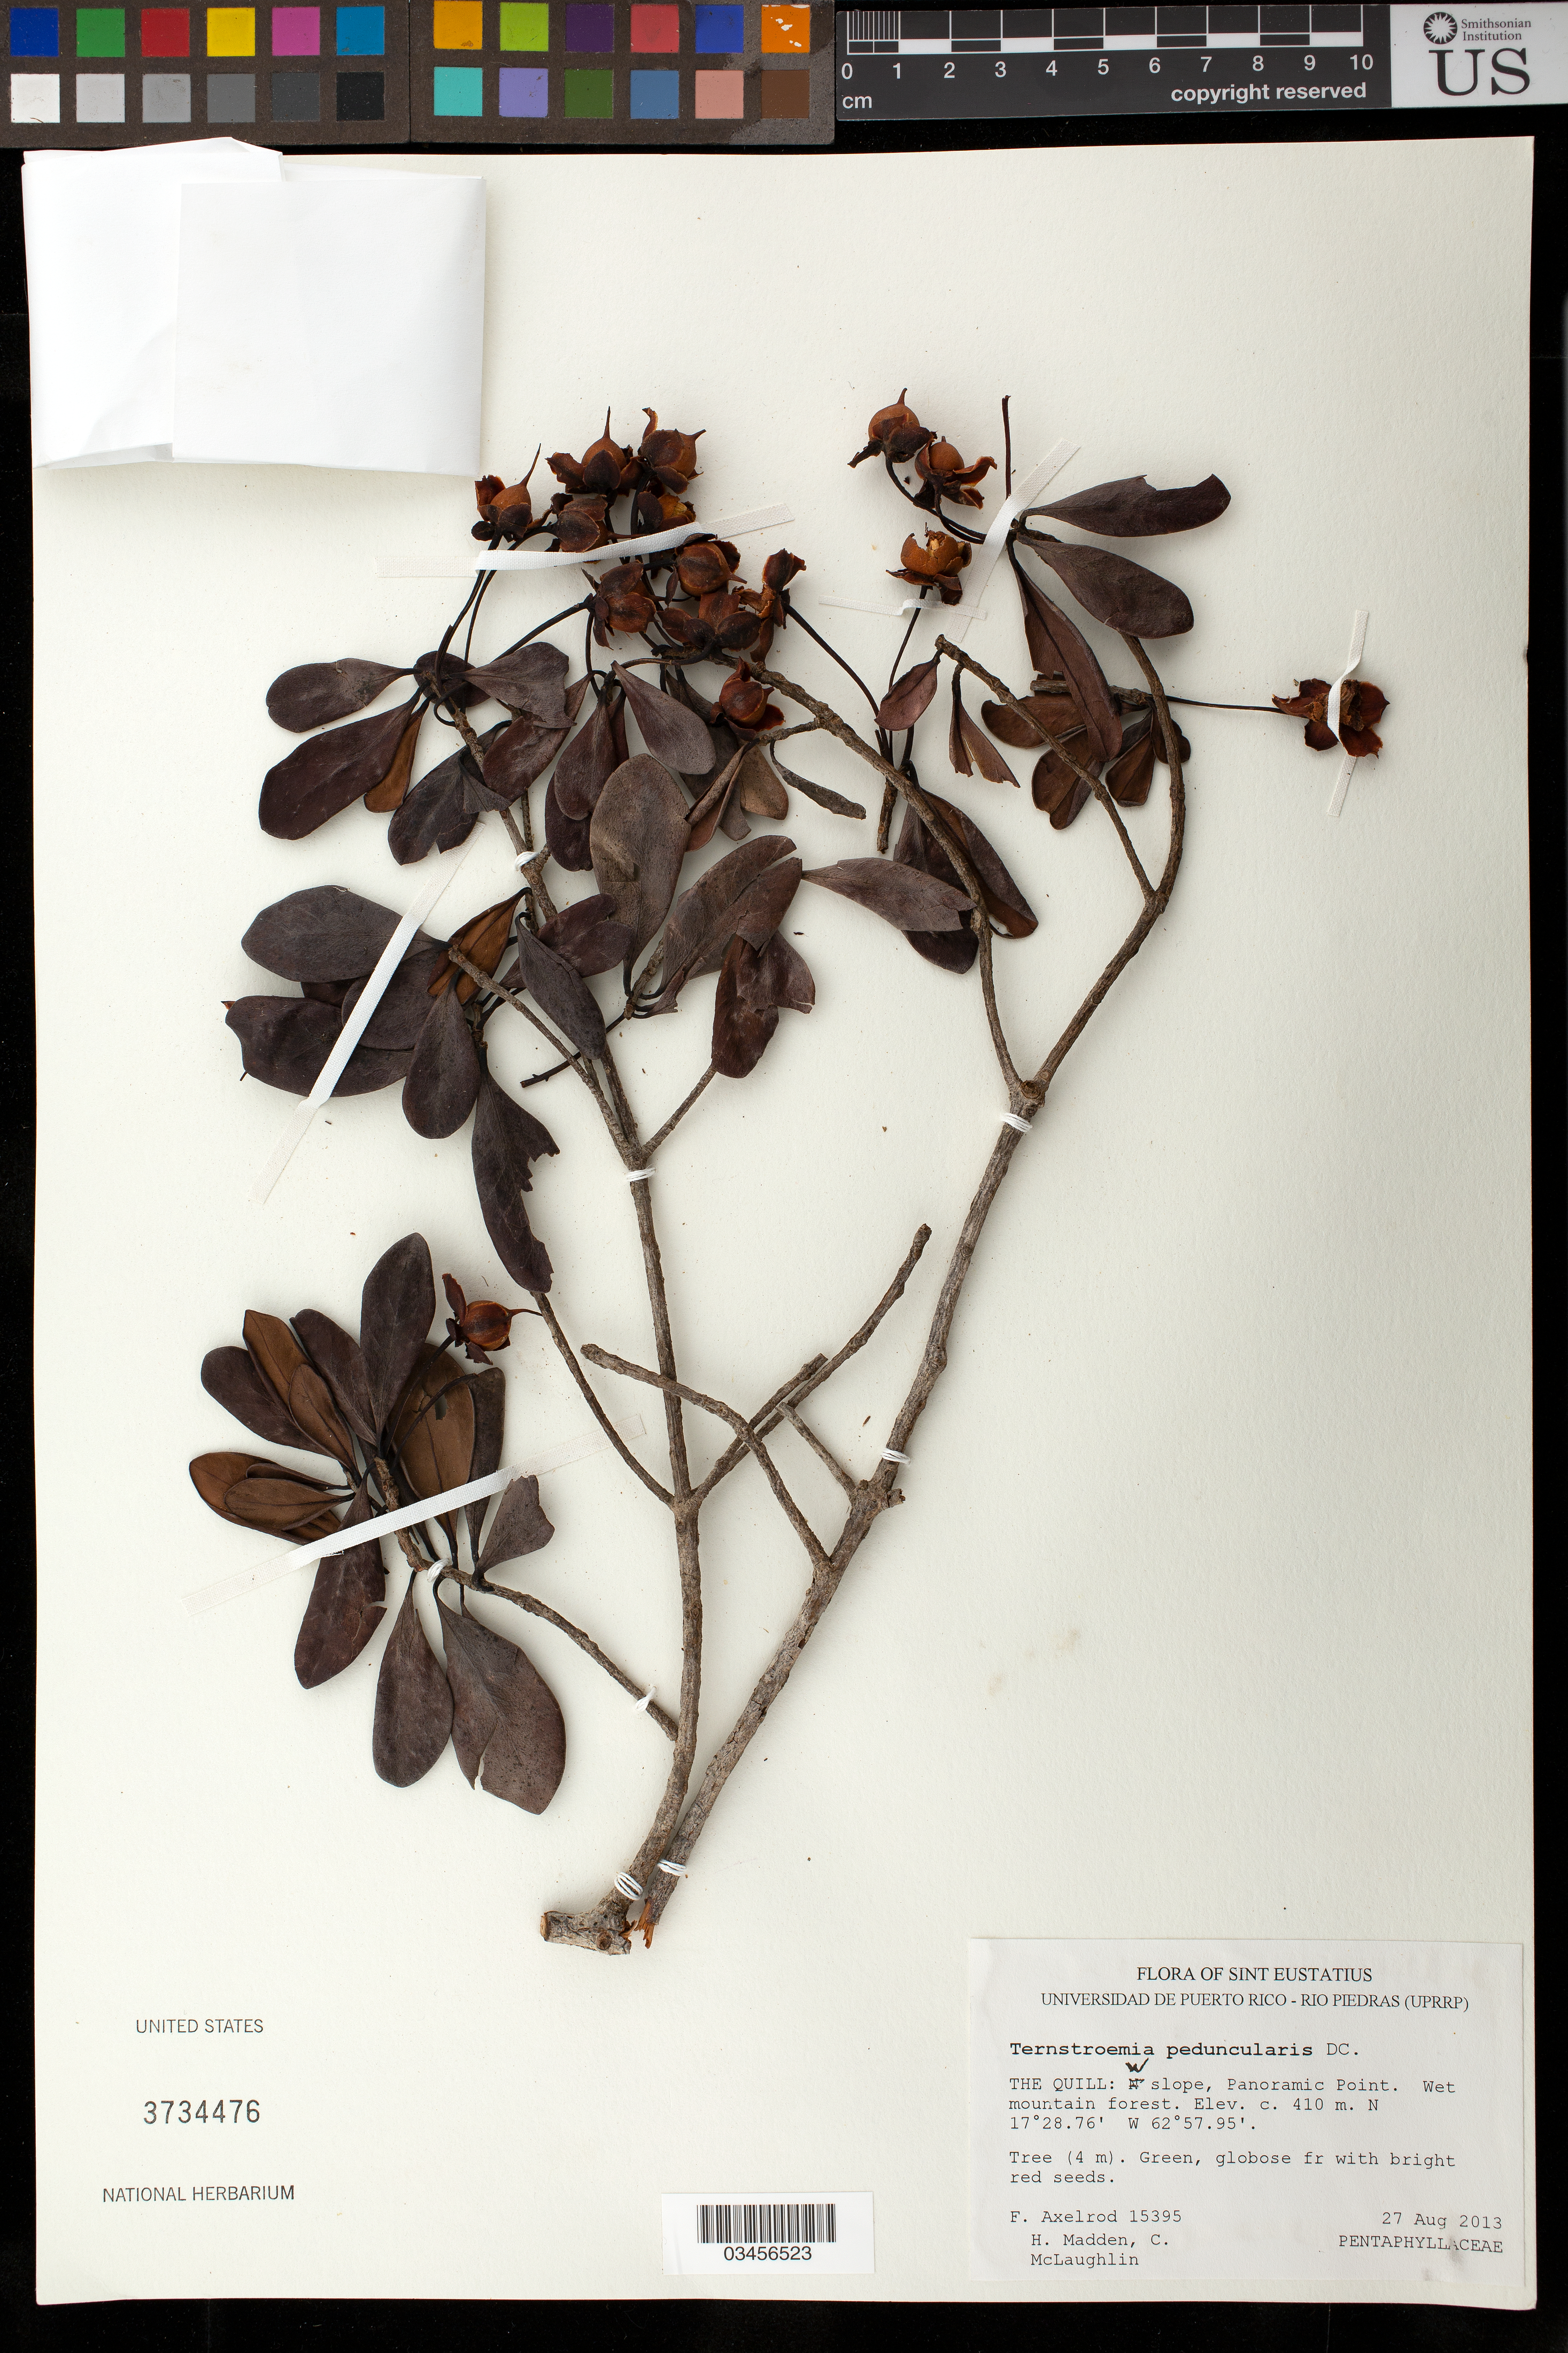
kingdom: Plantae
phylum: Tracheophyta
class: Magnoliopsida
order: Ericales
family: Pentaphylacaceae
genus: Ternstroemia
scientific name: Ternstroemia peduncularis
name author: DC.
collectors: F. S. Axelrod, H. Madden & C. McLaughlin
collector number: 15395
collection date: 2013-08-27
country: Netherlands Antilles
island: Sint Eustatius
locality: The Quill: W slope, Panoramic Point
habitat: Wet mountain forest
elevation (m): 410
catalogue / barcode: US 3734476